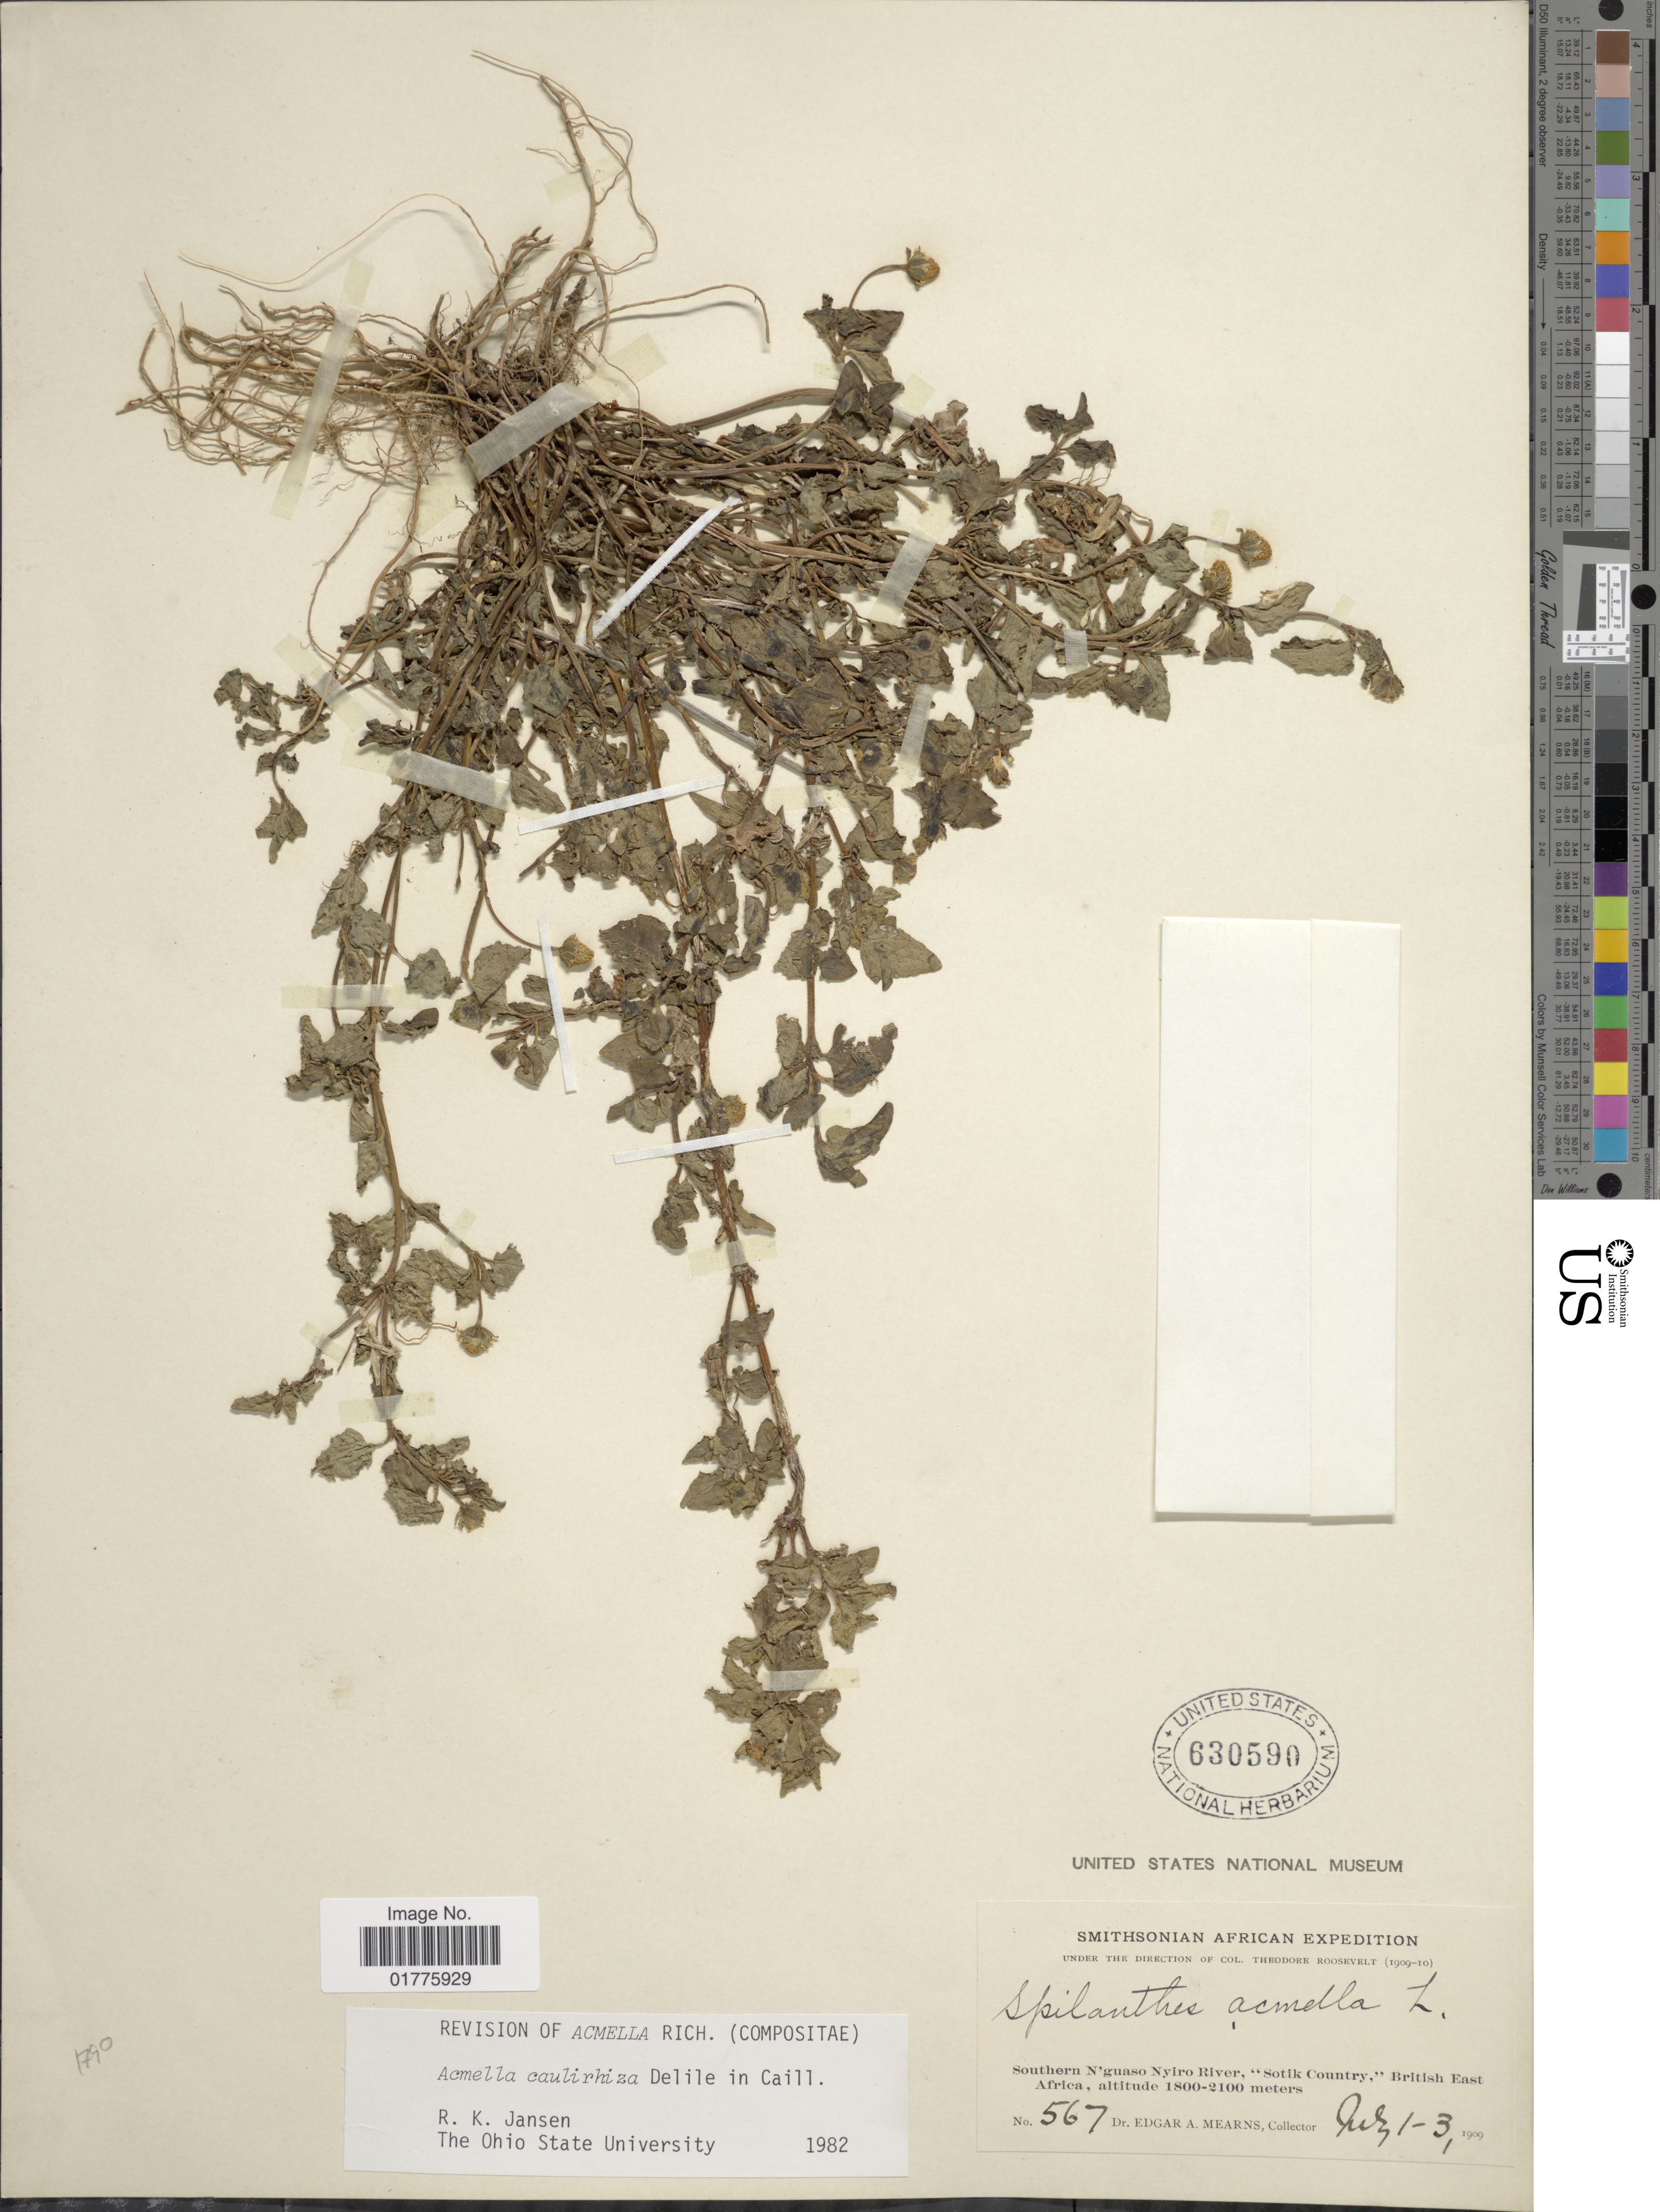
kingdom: Plantae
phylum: Tracheophyta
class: Magnoliopsida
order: Asterales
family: Asteraceae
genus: Acmella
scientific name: Acmella caulirhiza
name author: Delile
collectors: E. A. Mearns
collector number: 567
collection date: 1909-07-01/1909-07-03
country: Kenya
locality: Southern N'guaso Nyiro River, "Sotik County", British East Africa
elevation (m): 1800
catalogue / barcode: US 630590